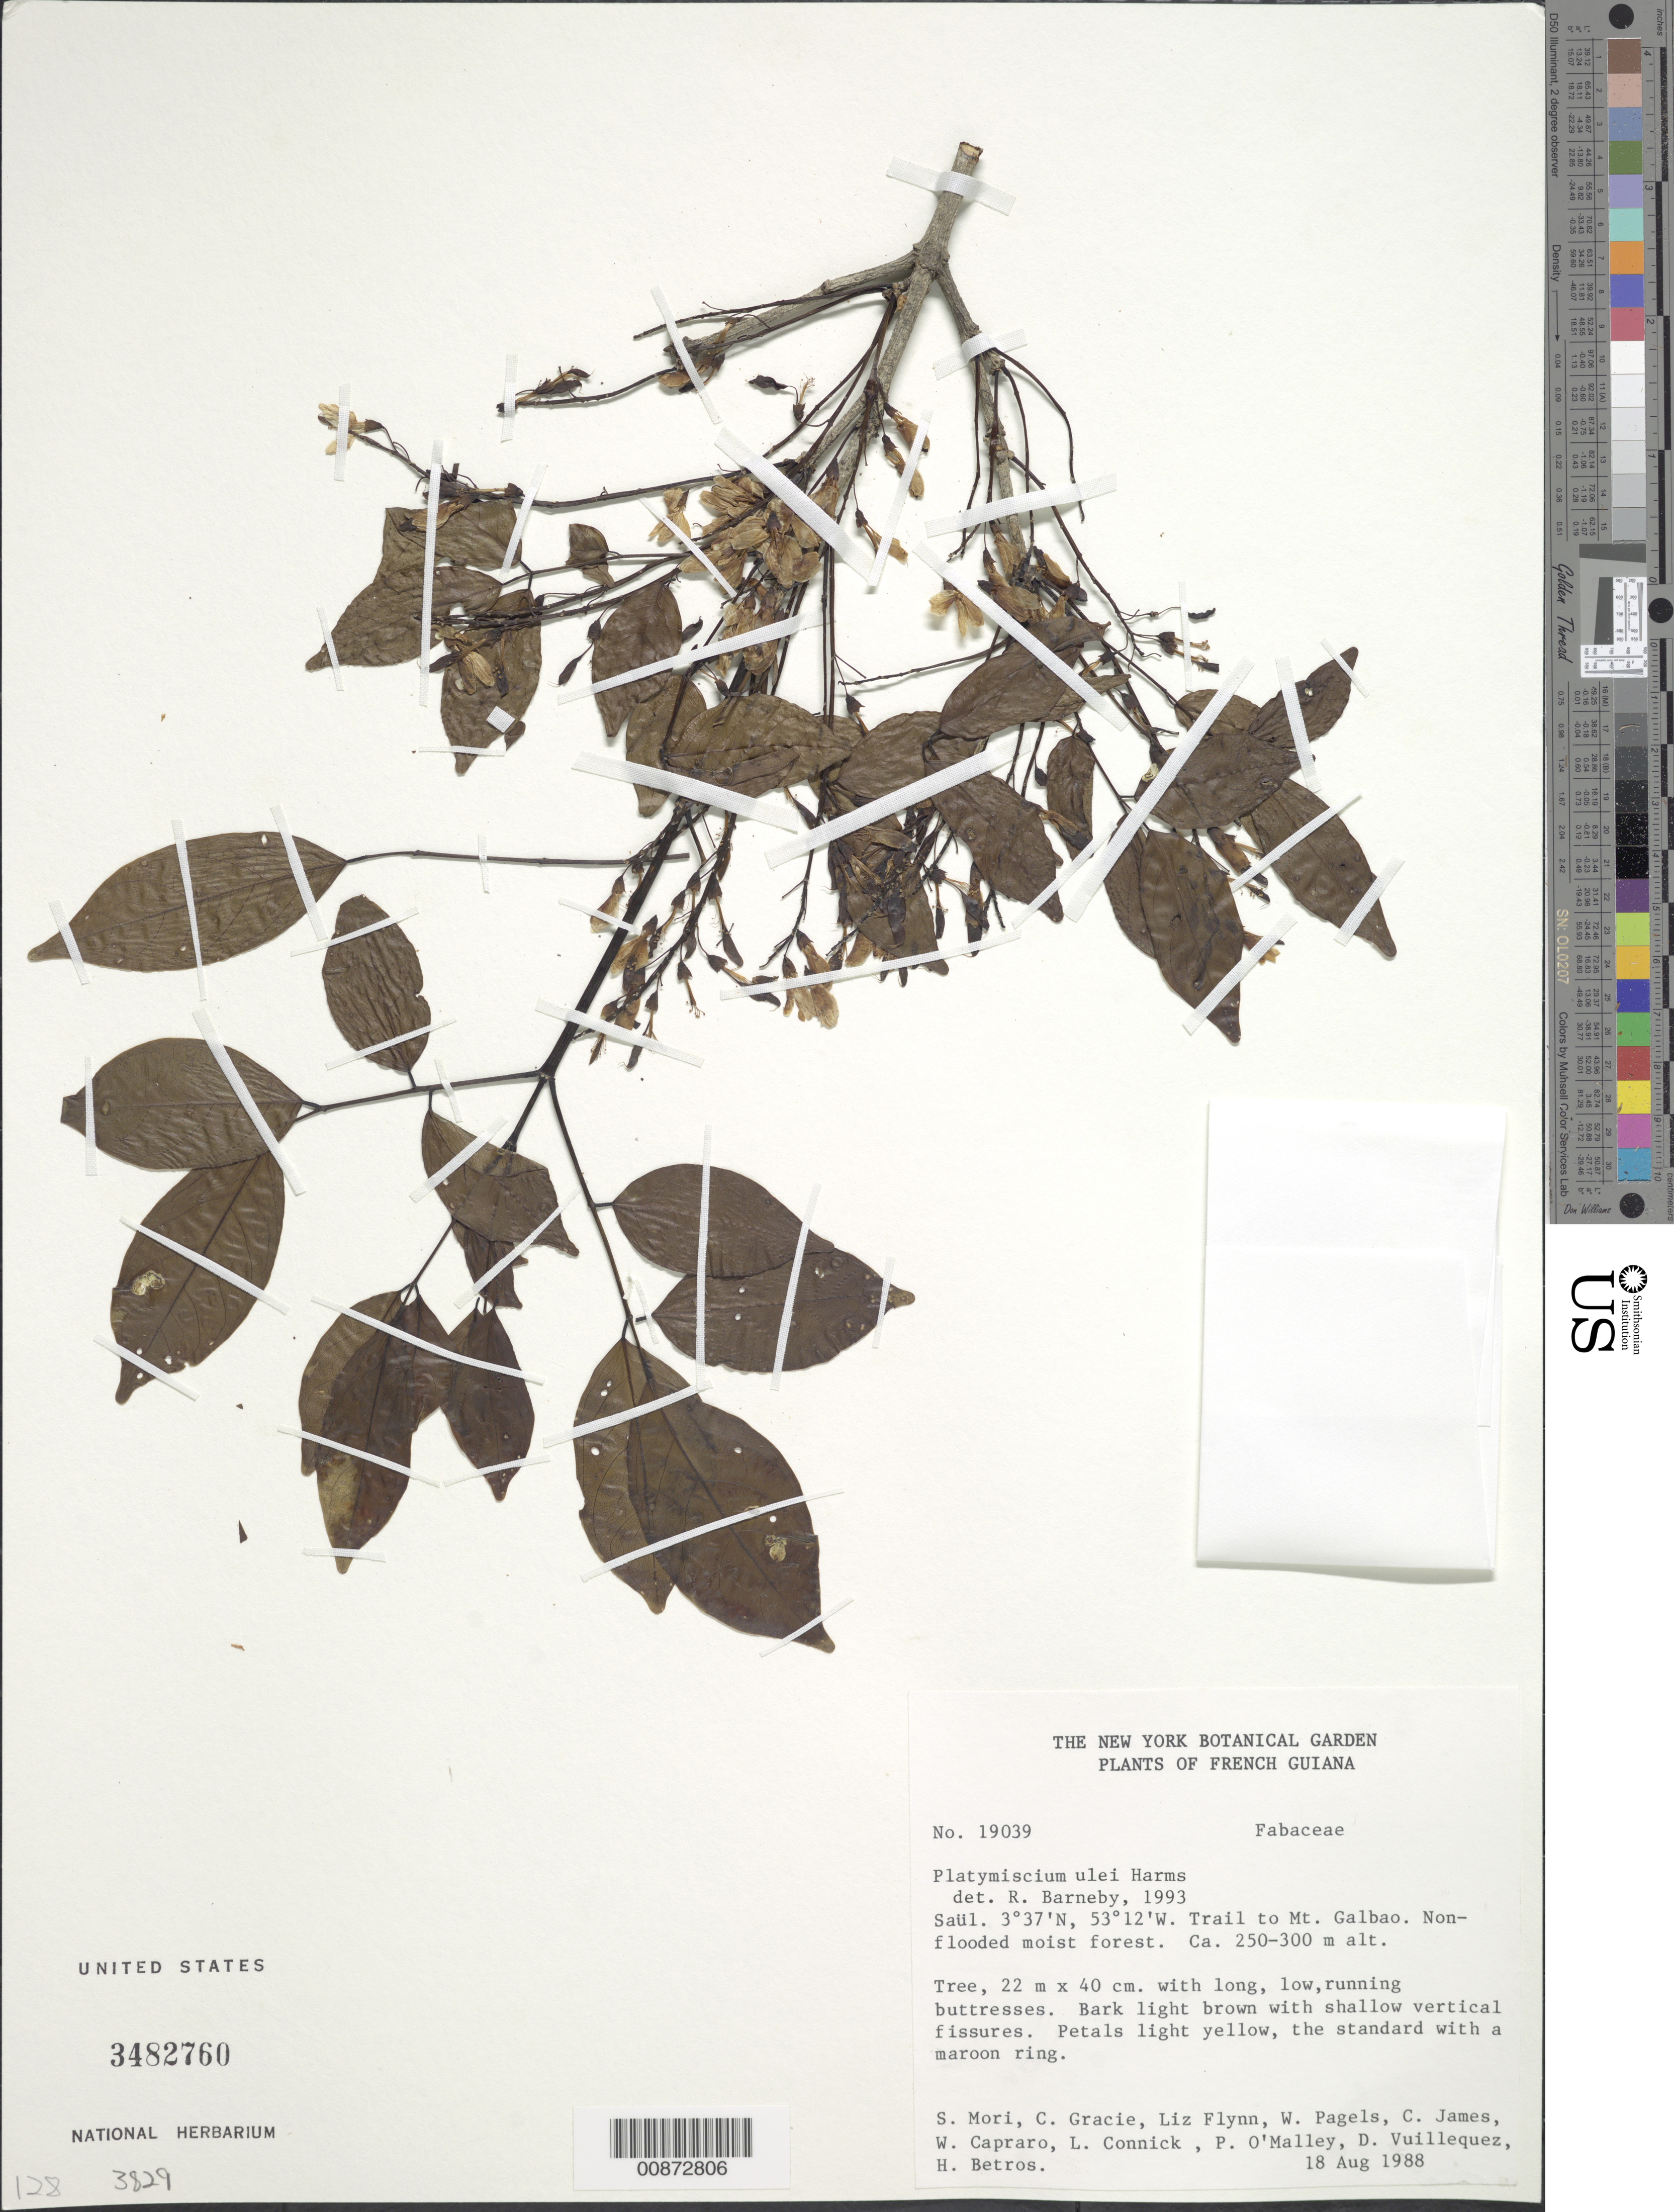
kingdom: Plantae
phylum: Tracheophyta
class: Magnoliopsida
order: Fabales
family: Fabaceae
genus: Platymiscium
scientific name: Platymiscium ulei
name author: Harms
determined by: Barneby, Rupert C., (NY)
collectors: S. Mori et al.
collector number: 19039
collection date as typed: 18-Aug-88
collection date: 1988-08-18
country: French Guiana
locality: Saül, trail to Mt. Galbao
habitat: Non-flooded moist forest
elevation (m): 250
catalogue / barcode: US 3482760